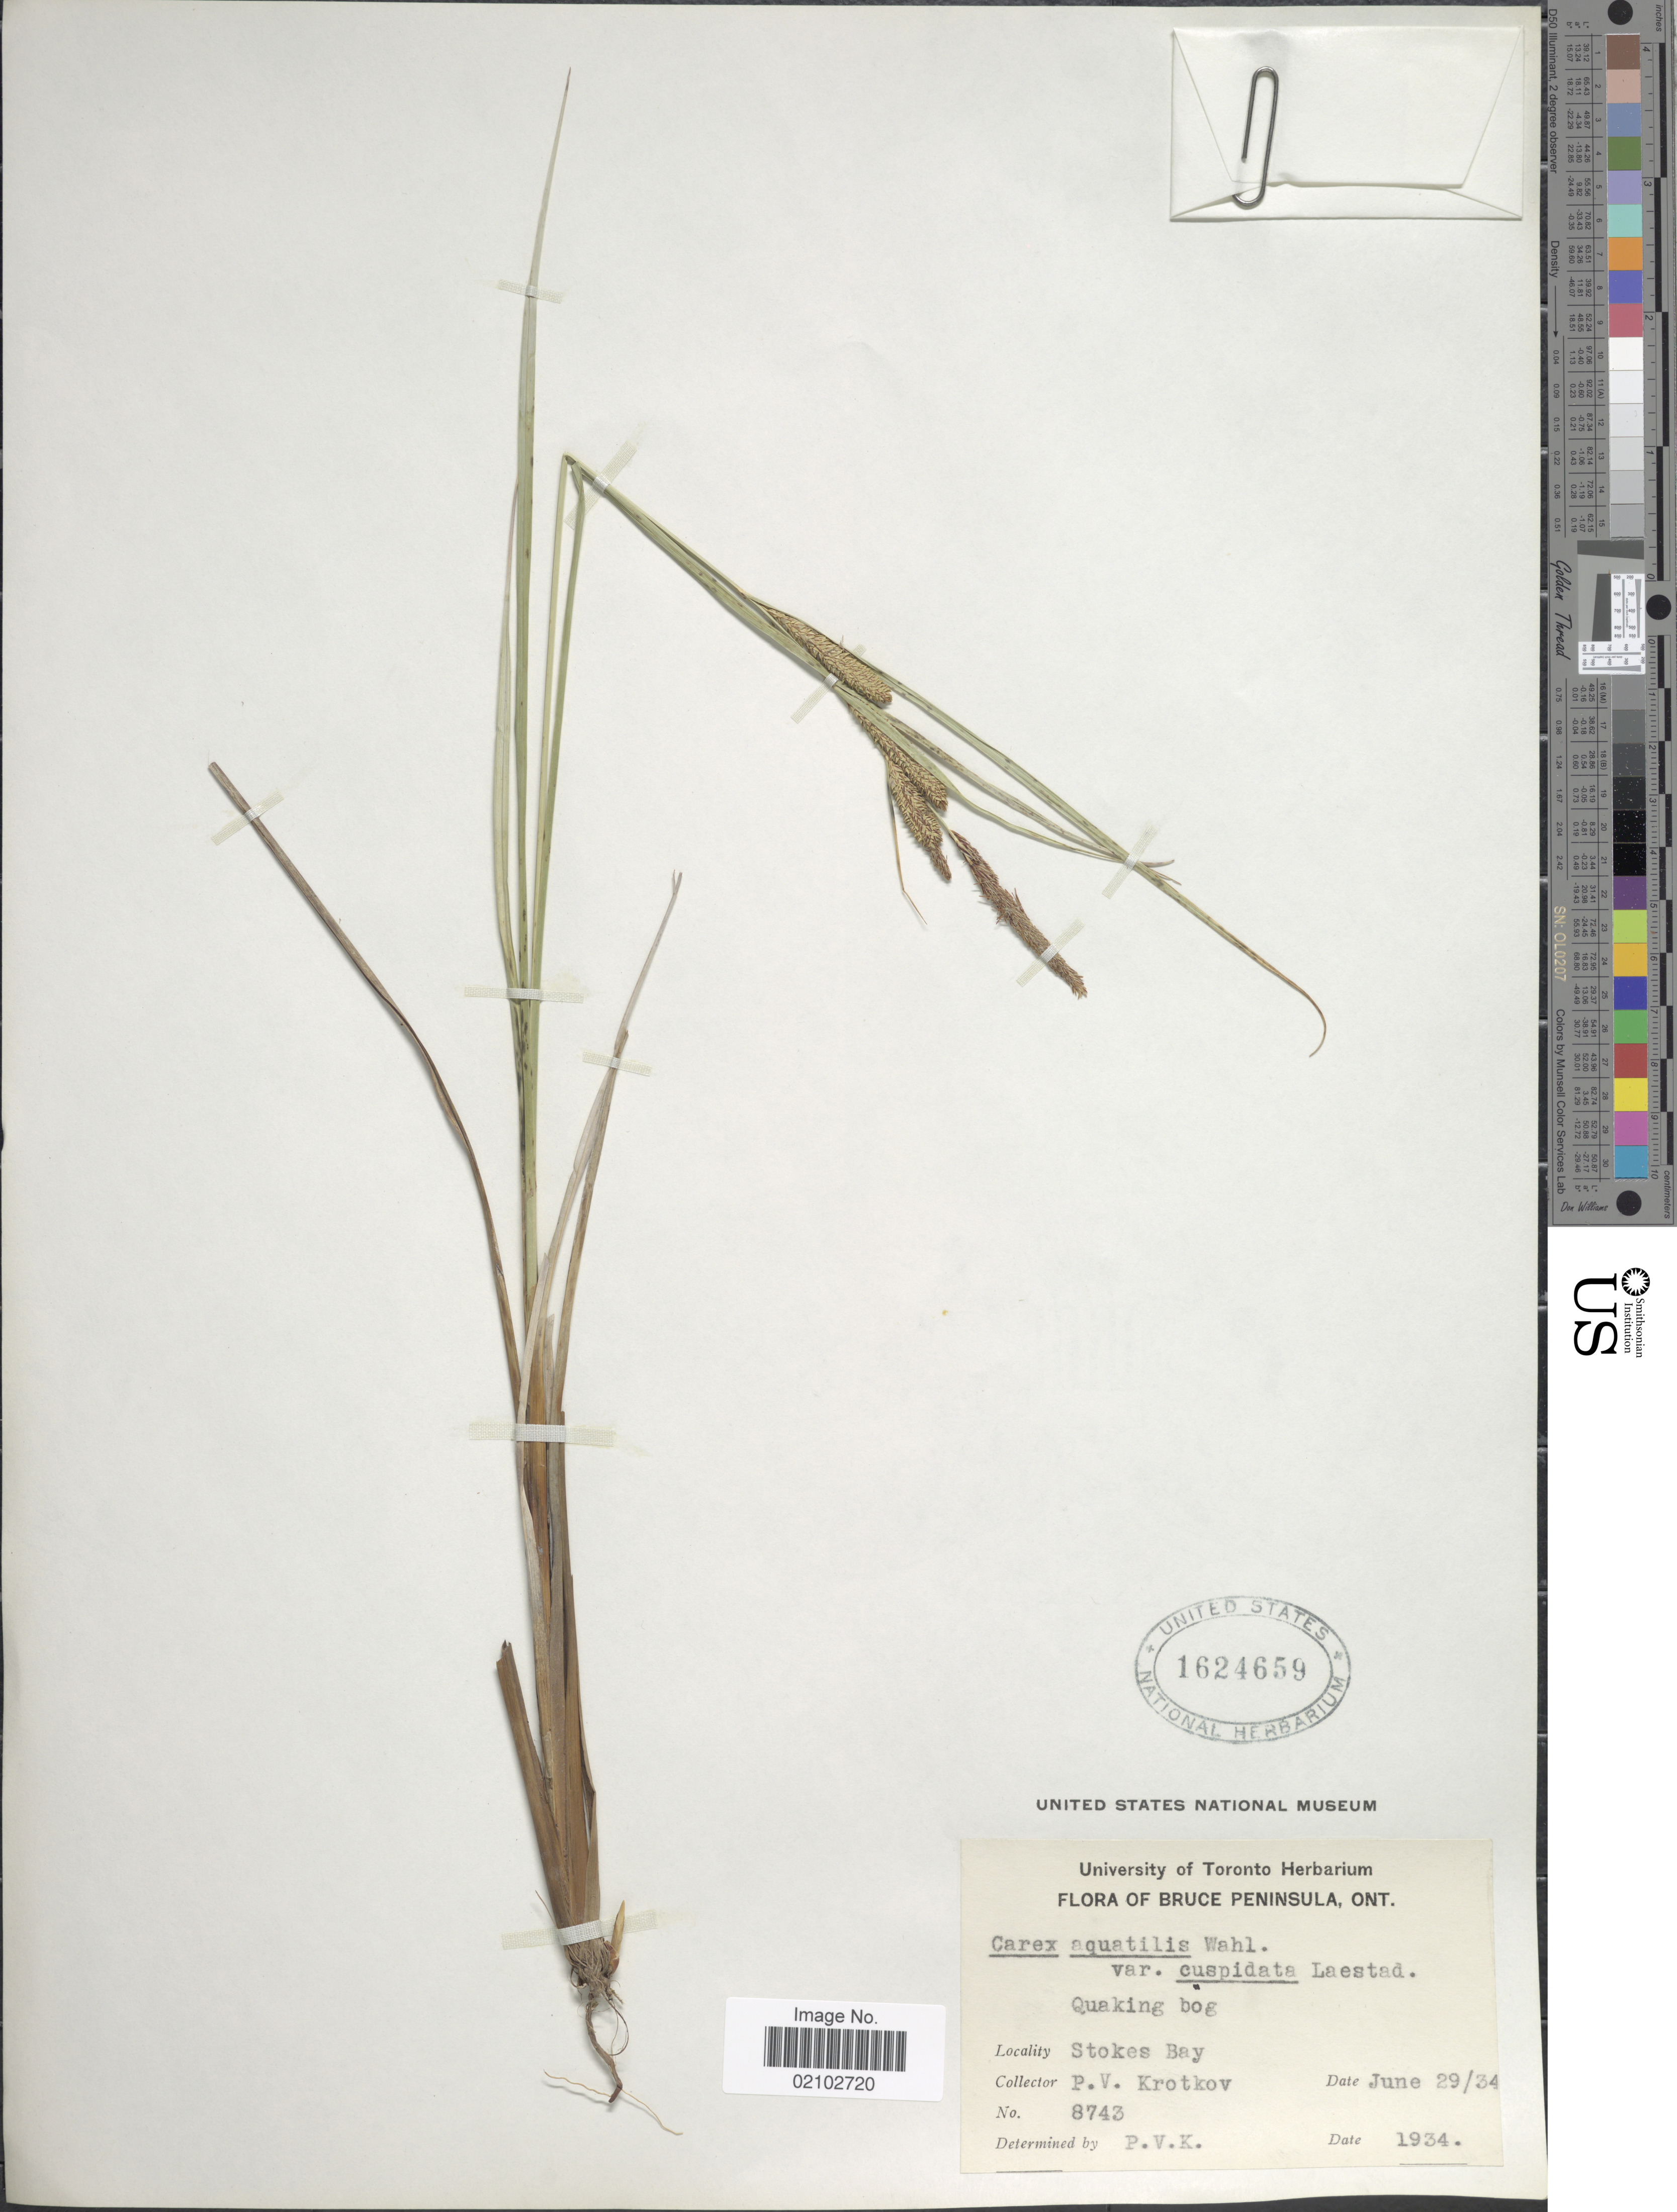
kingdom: Plantae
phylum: Tracheophyta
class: Liliopsida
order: Poales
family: Cyperaceae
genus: Carex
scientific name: Carex aquatilis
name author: Wahlenb.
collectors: P. V. Krotkov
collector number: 8743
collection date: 1934-06-29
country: Canada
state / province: Ontario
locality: Bruce Peninsula, Quaking bog, Stokes Bay.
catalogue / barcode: US 1624659